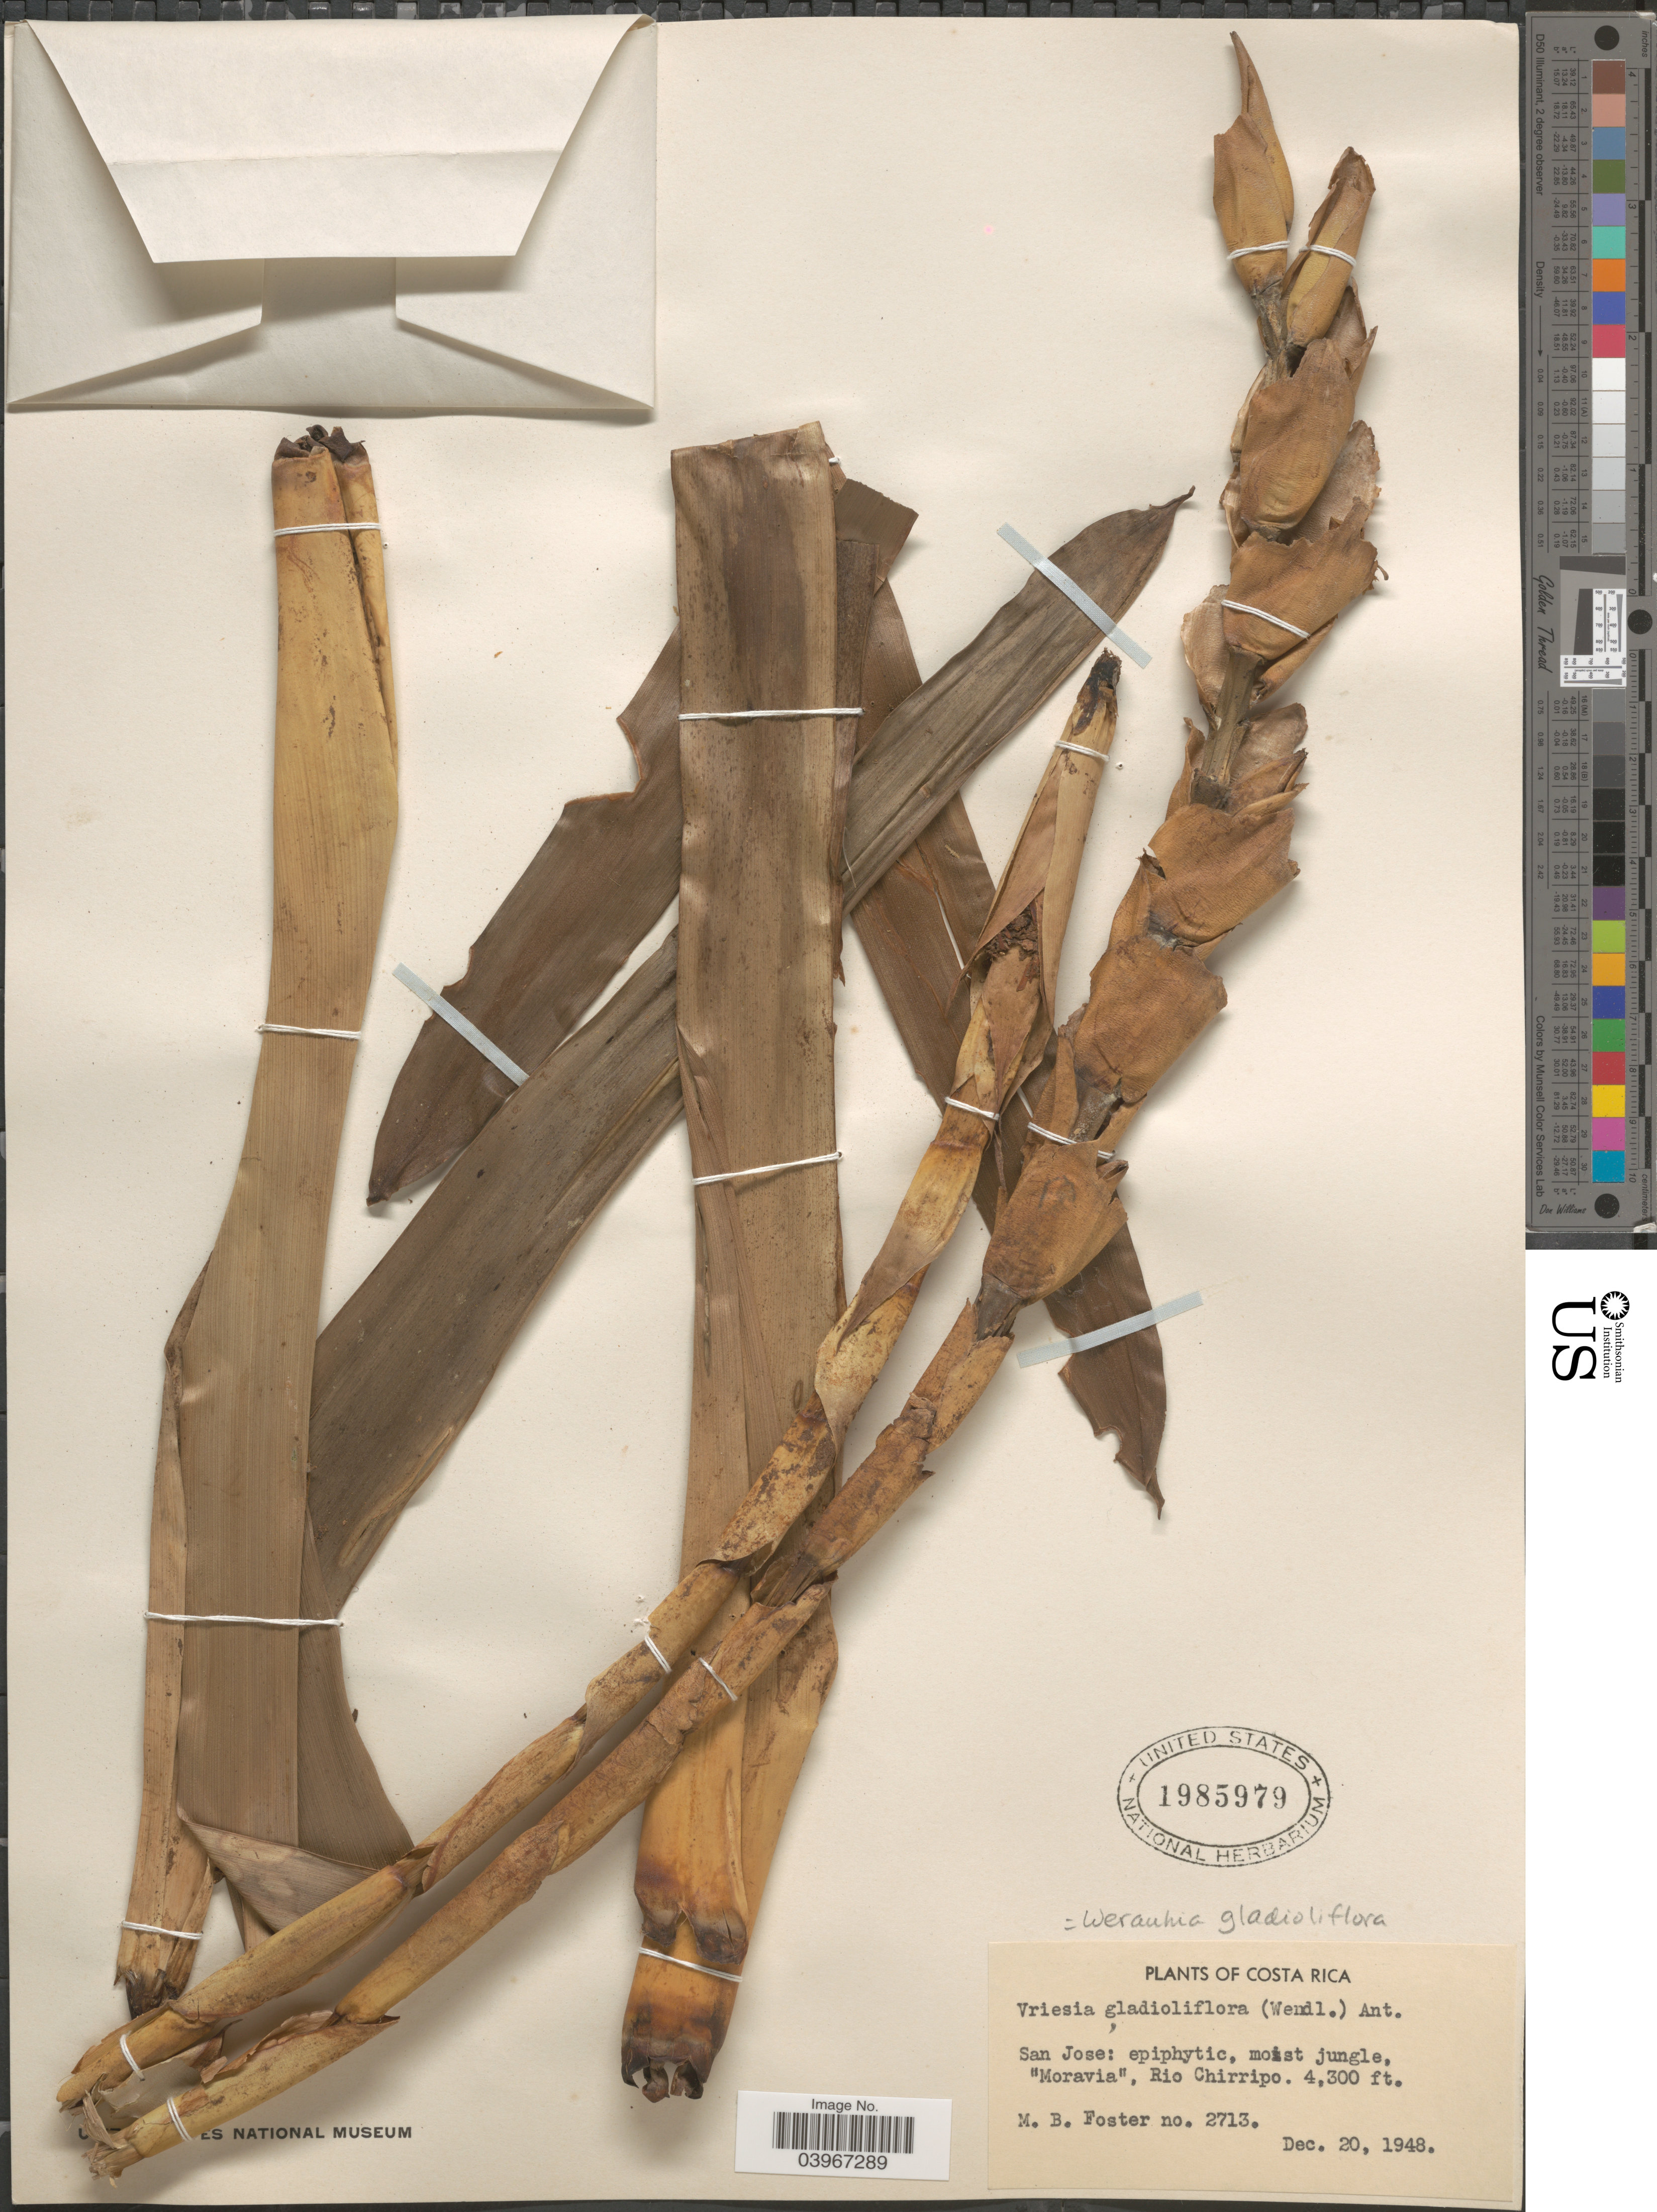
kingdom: Plantae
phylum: Tracheophyta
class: Liliopsida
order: Poales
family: Bromeliaceae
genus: Werauhia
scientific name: Werauhia gladioliflora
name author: (H. Wendl.) J.R. Grant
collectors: M. B. Foster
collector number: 2713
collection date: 1948-12-20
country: Costa Rica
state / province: San José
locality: Moravia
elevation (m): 1311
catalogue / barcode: US 1985979